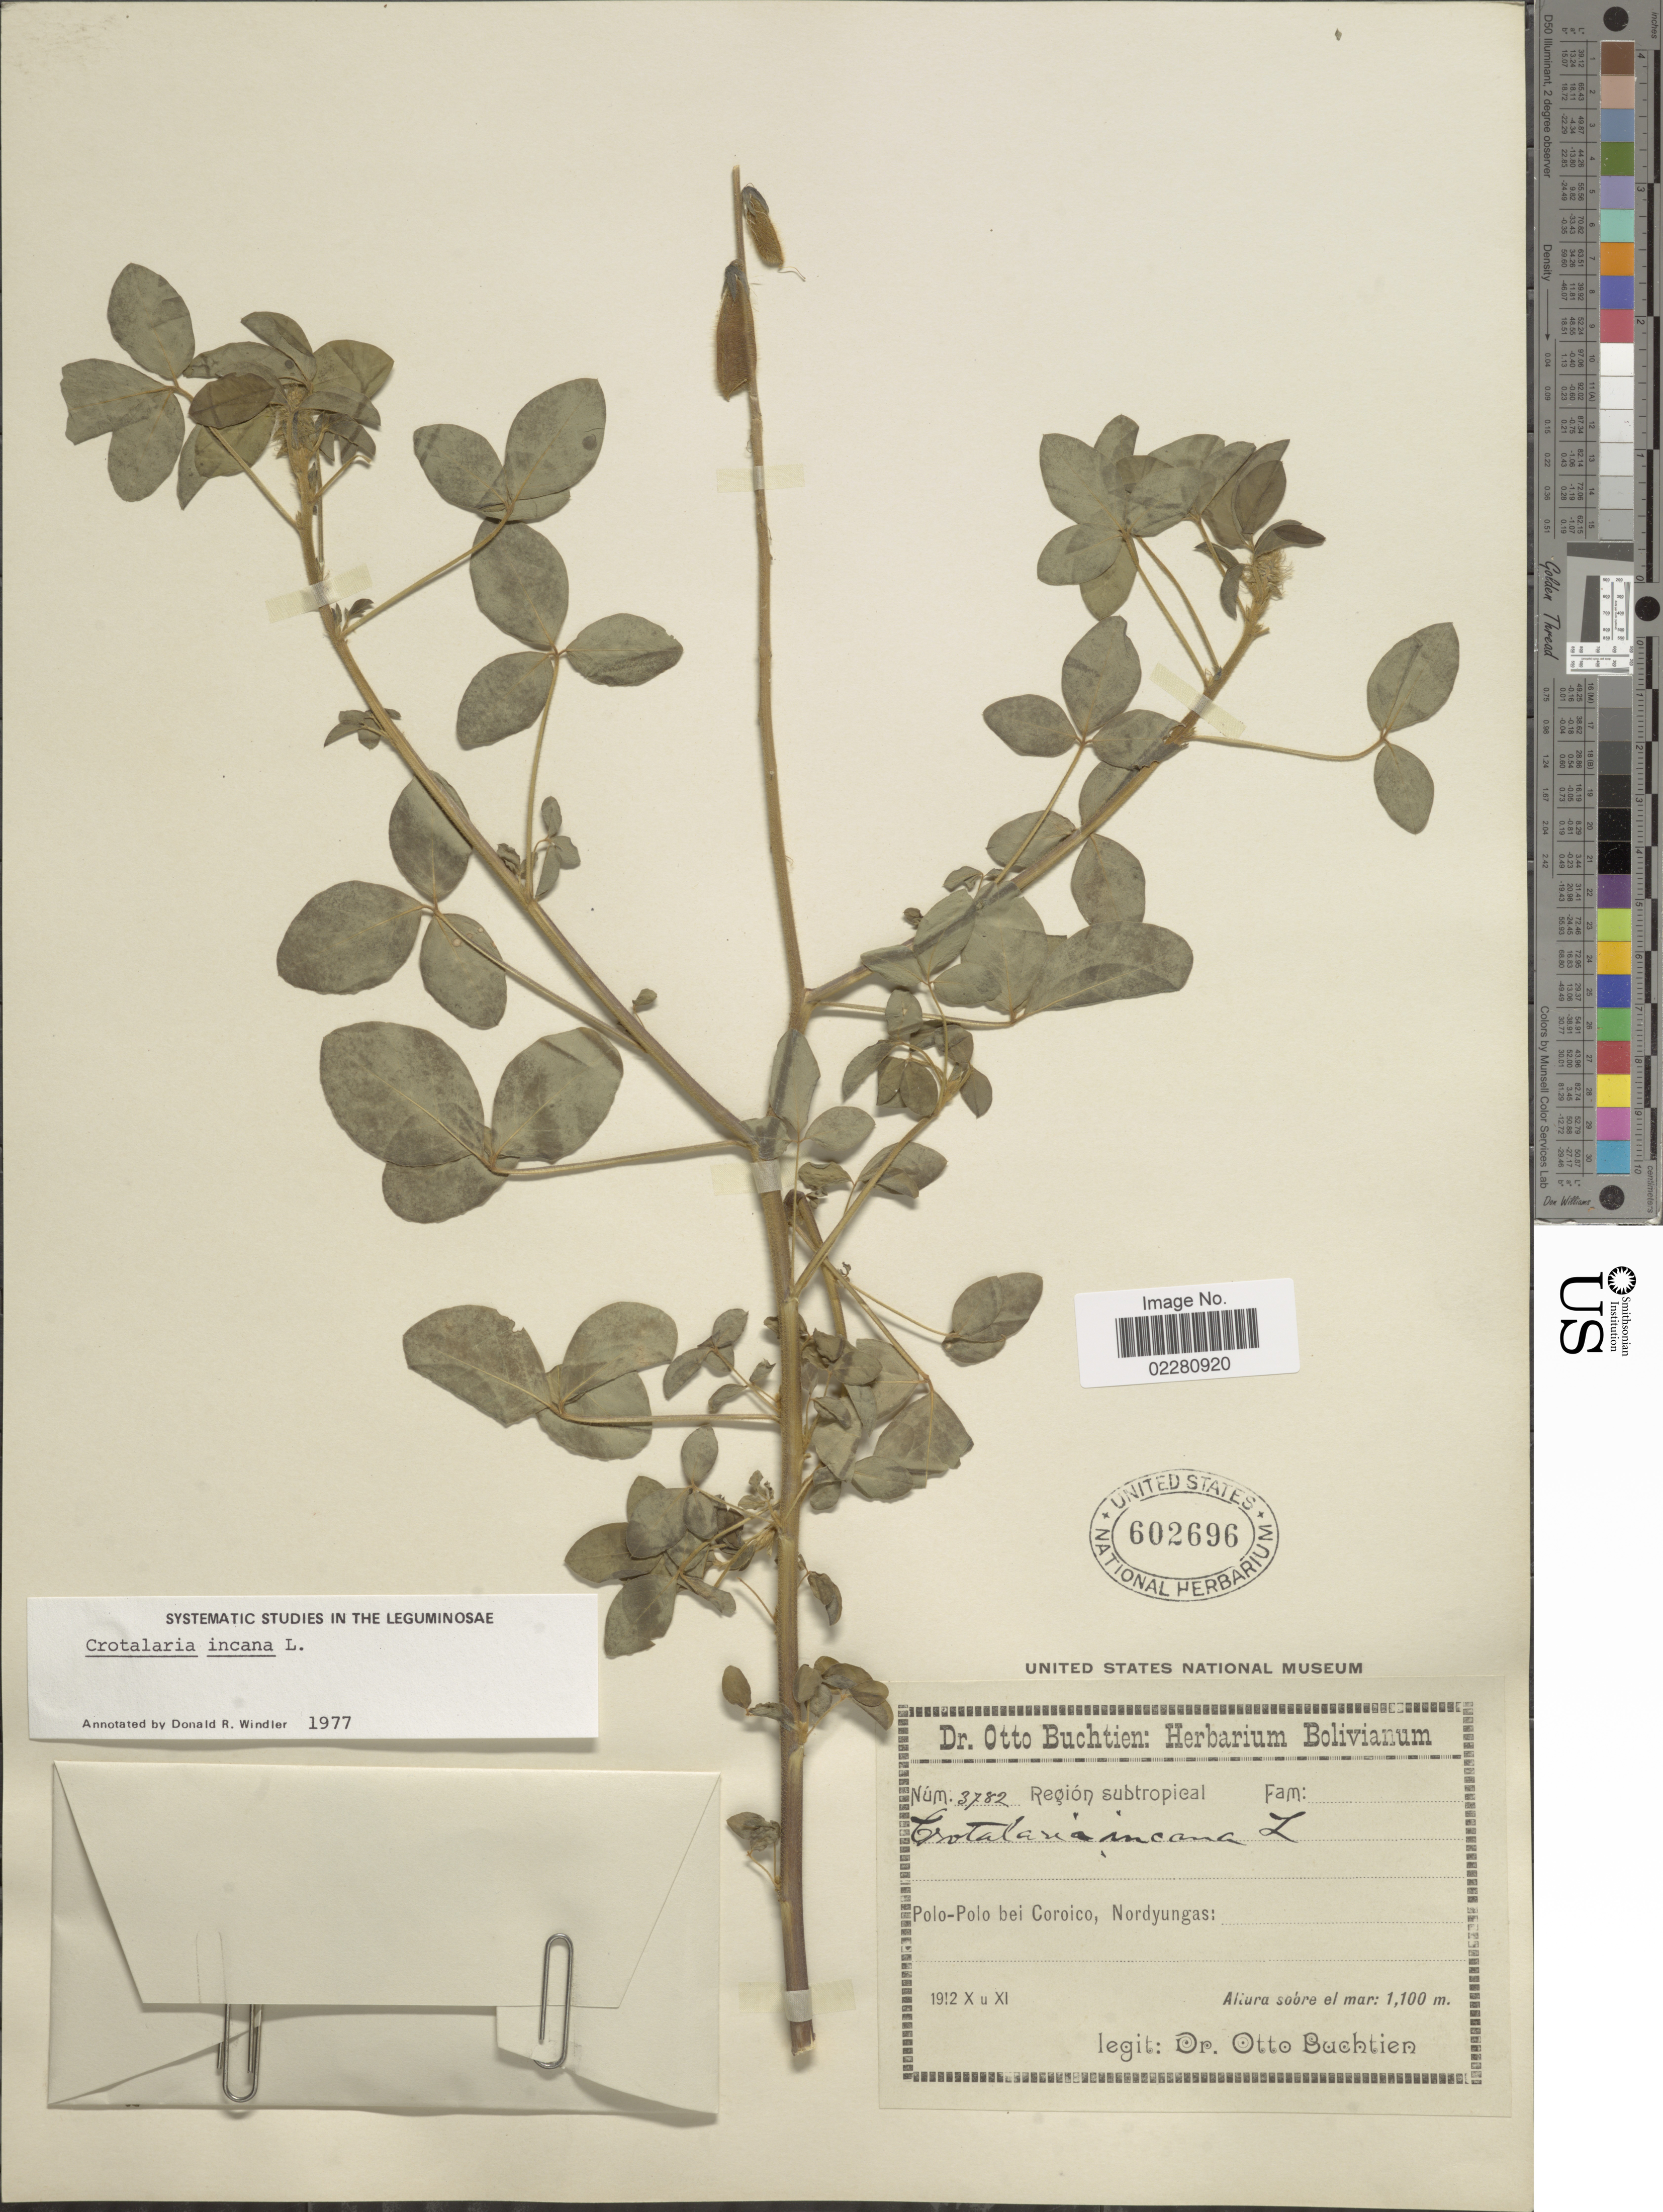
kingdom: Plantae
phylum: Tracheophyta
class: Magnoliopsida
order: Fabales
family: Fabaceae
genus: Crotalaria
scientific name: Crotalaria incana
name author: L.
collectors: O. Buchtien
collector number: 3782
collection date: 1912-10/1912-11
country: Bolivia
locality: Polo-Polo bei Coroico, Nordyungas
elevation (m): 1100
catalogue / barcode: US 602696